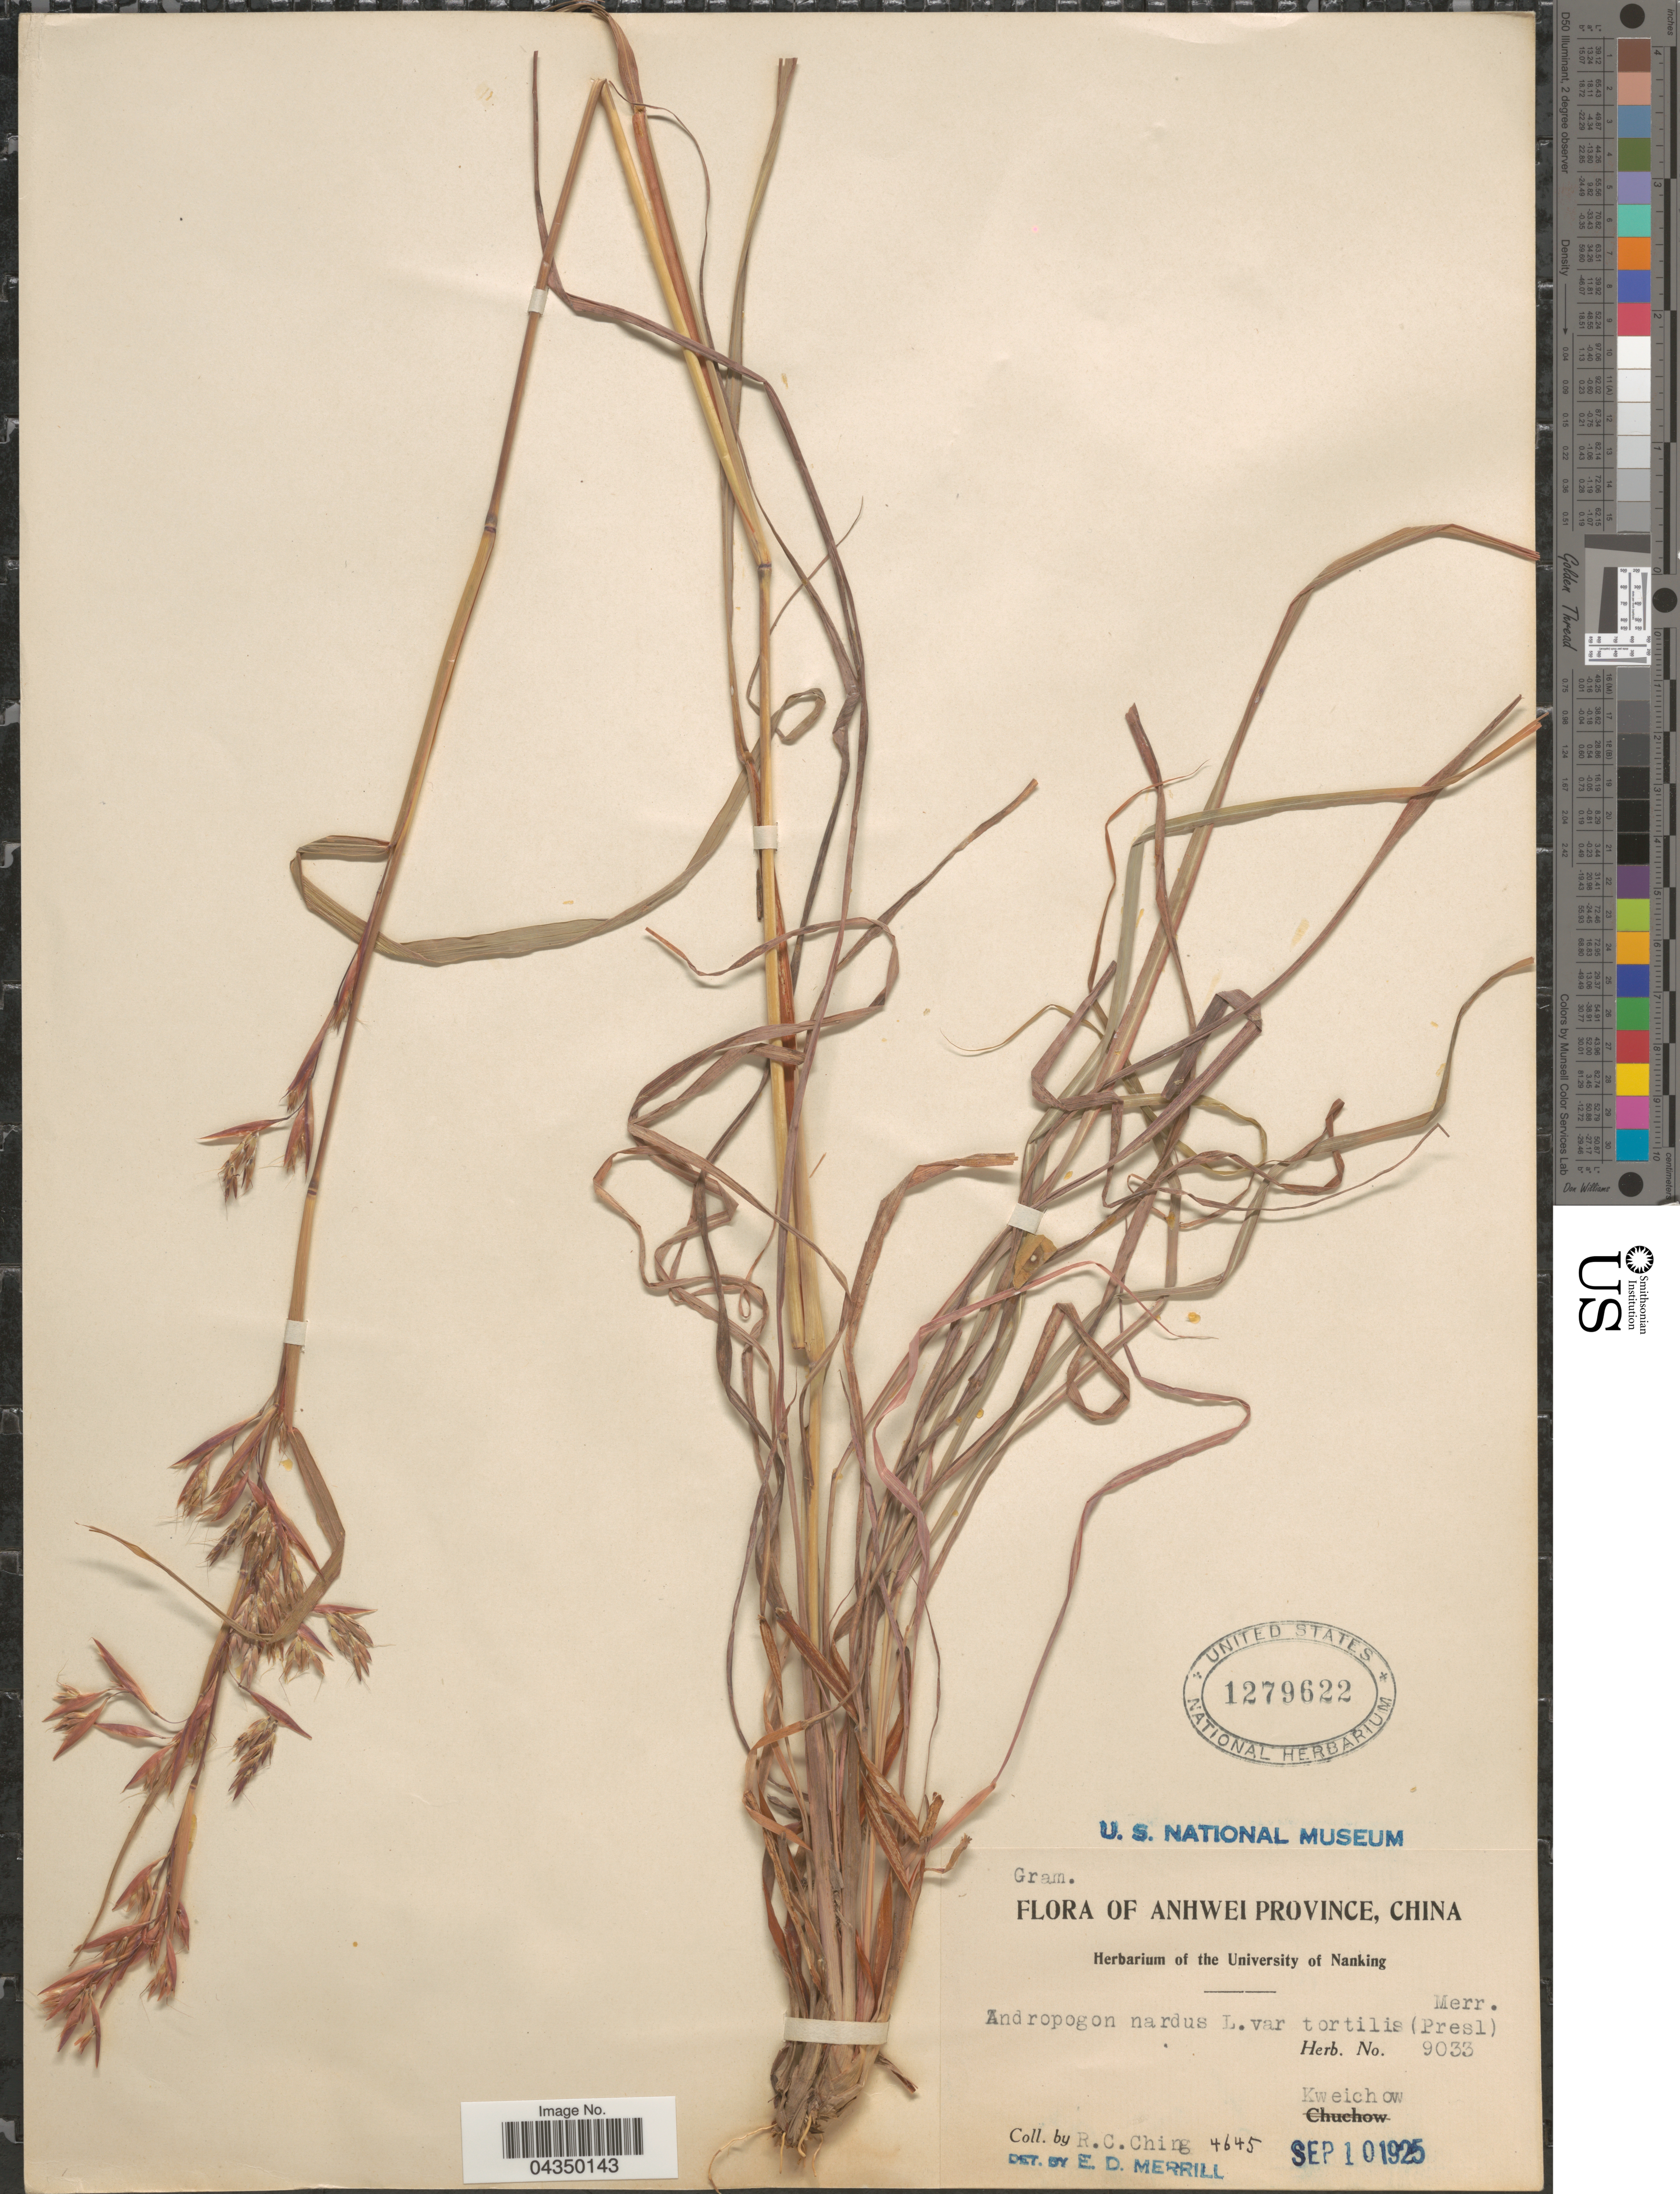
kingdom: Plantae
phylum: Tracheophyta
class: Liliopsida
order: Poales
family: Poaceae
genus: Cymbopogon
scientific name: Cymbopogon tortilis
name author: (J. Presl) A. Camus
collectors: R. C. Ching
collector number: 4645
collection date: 1925-09-10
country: China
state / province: Anhui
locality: Anhwei Province. Kweichow.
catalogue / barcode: US 1279622